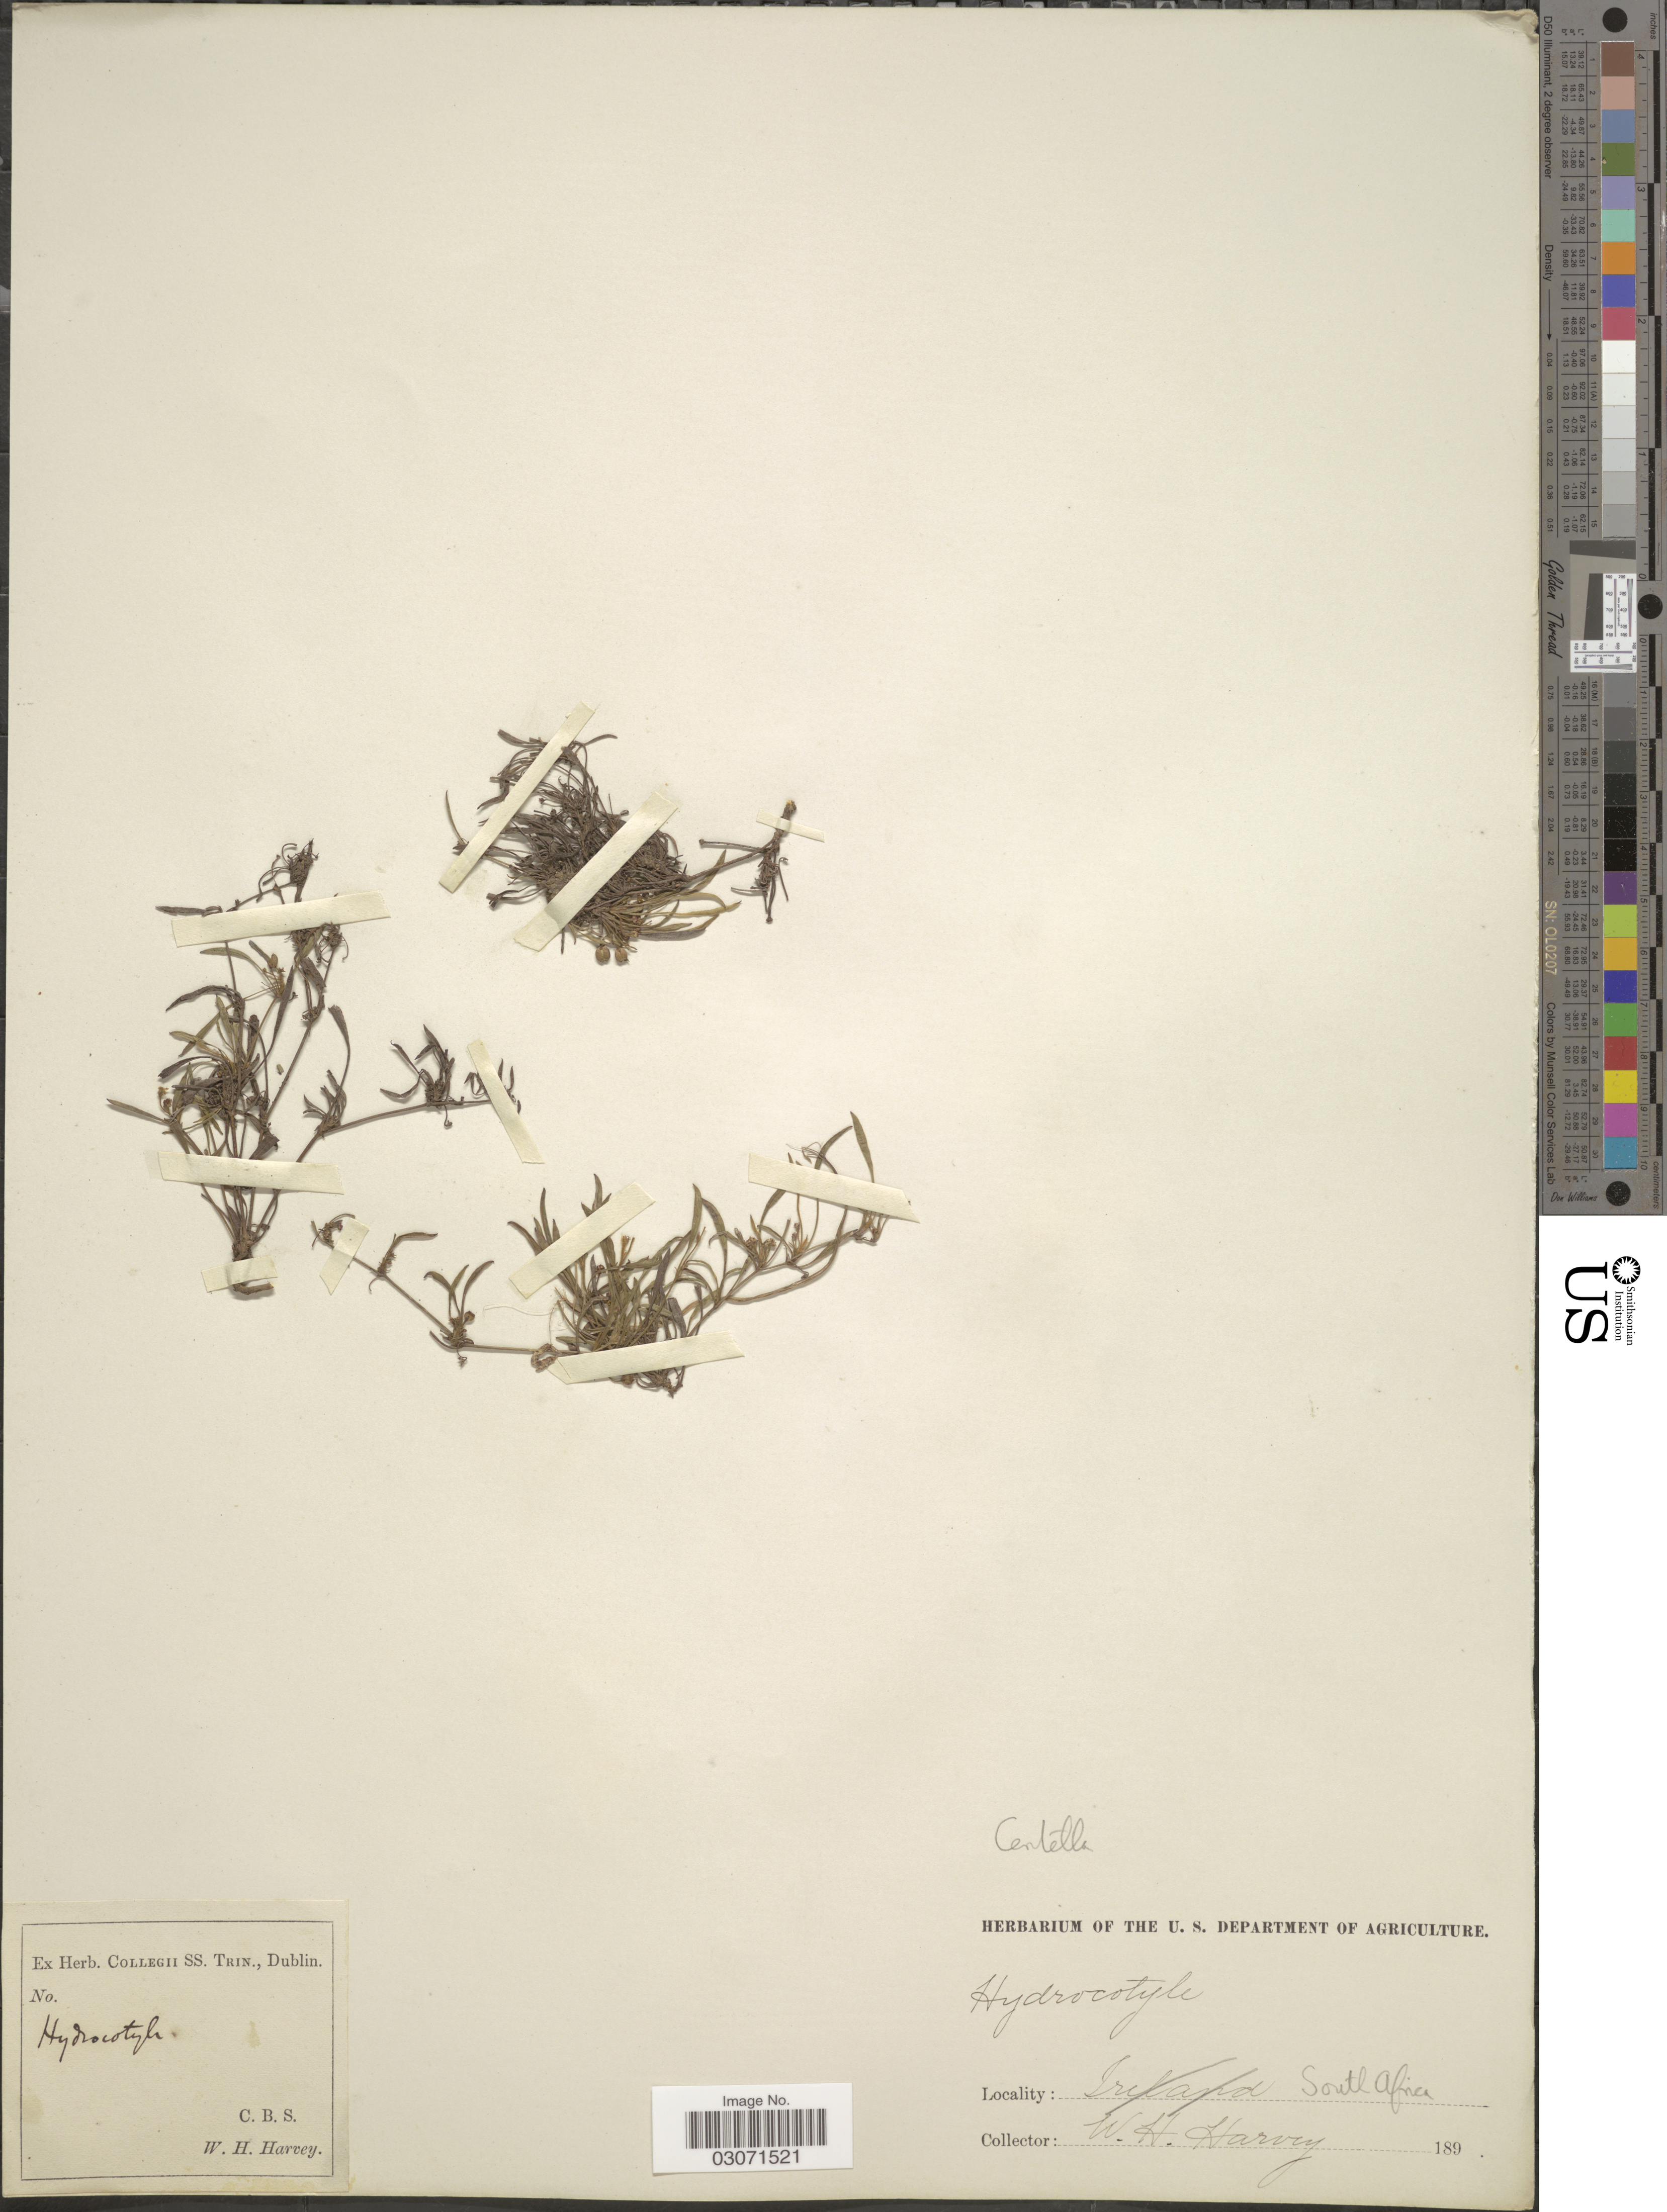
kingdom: Plantae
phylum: Tracheophyta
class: Magnoliopsida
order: Apiales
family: Araliaceae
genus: Hydrocotyle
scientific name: Hydrocotyle sp.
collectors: W. Harvey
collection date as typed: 189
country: South Africa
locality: C. B. S.